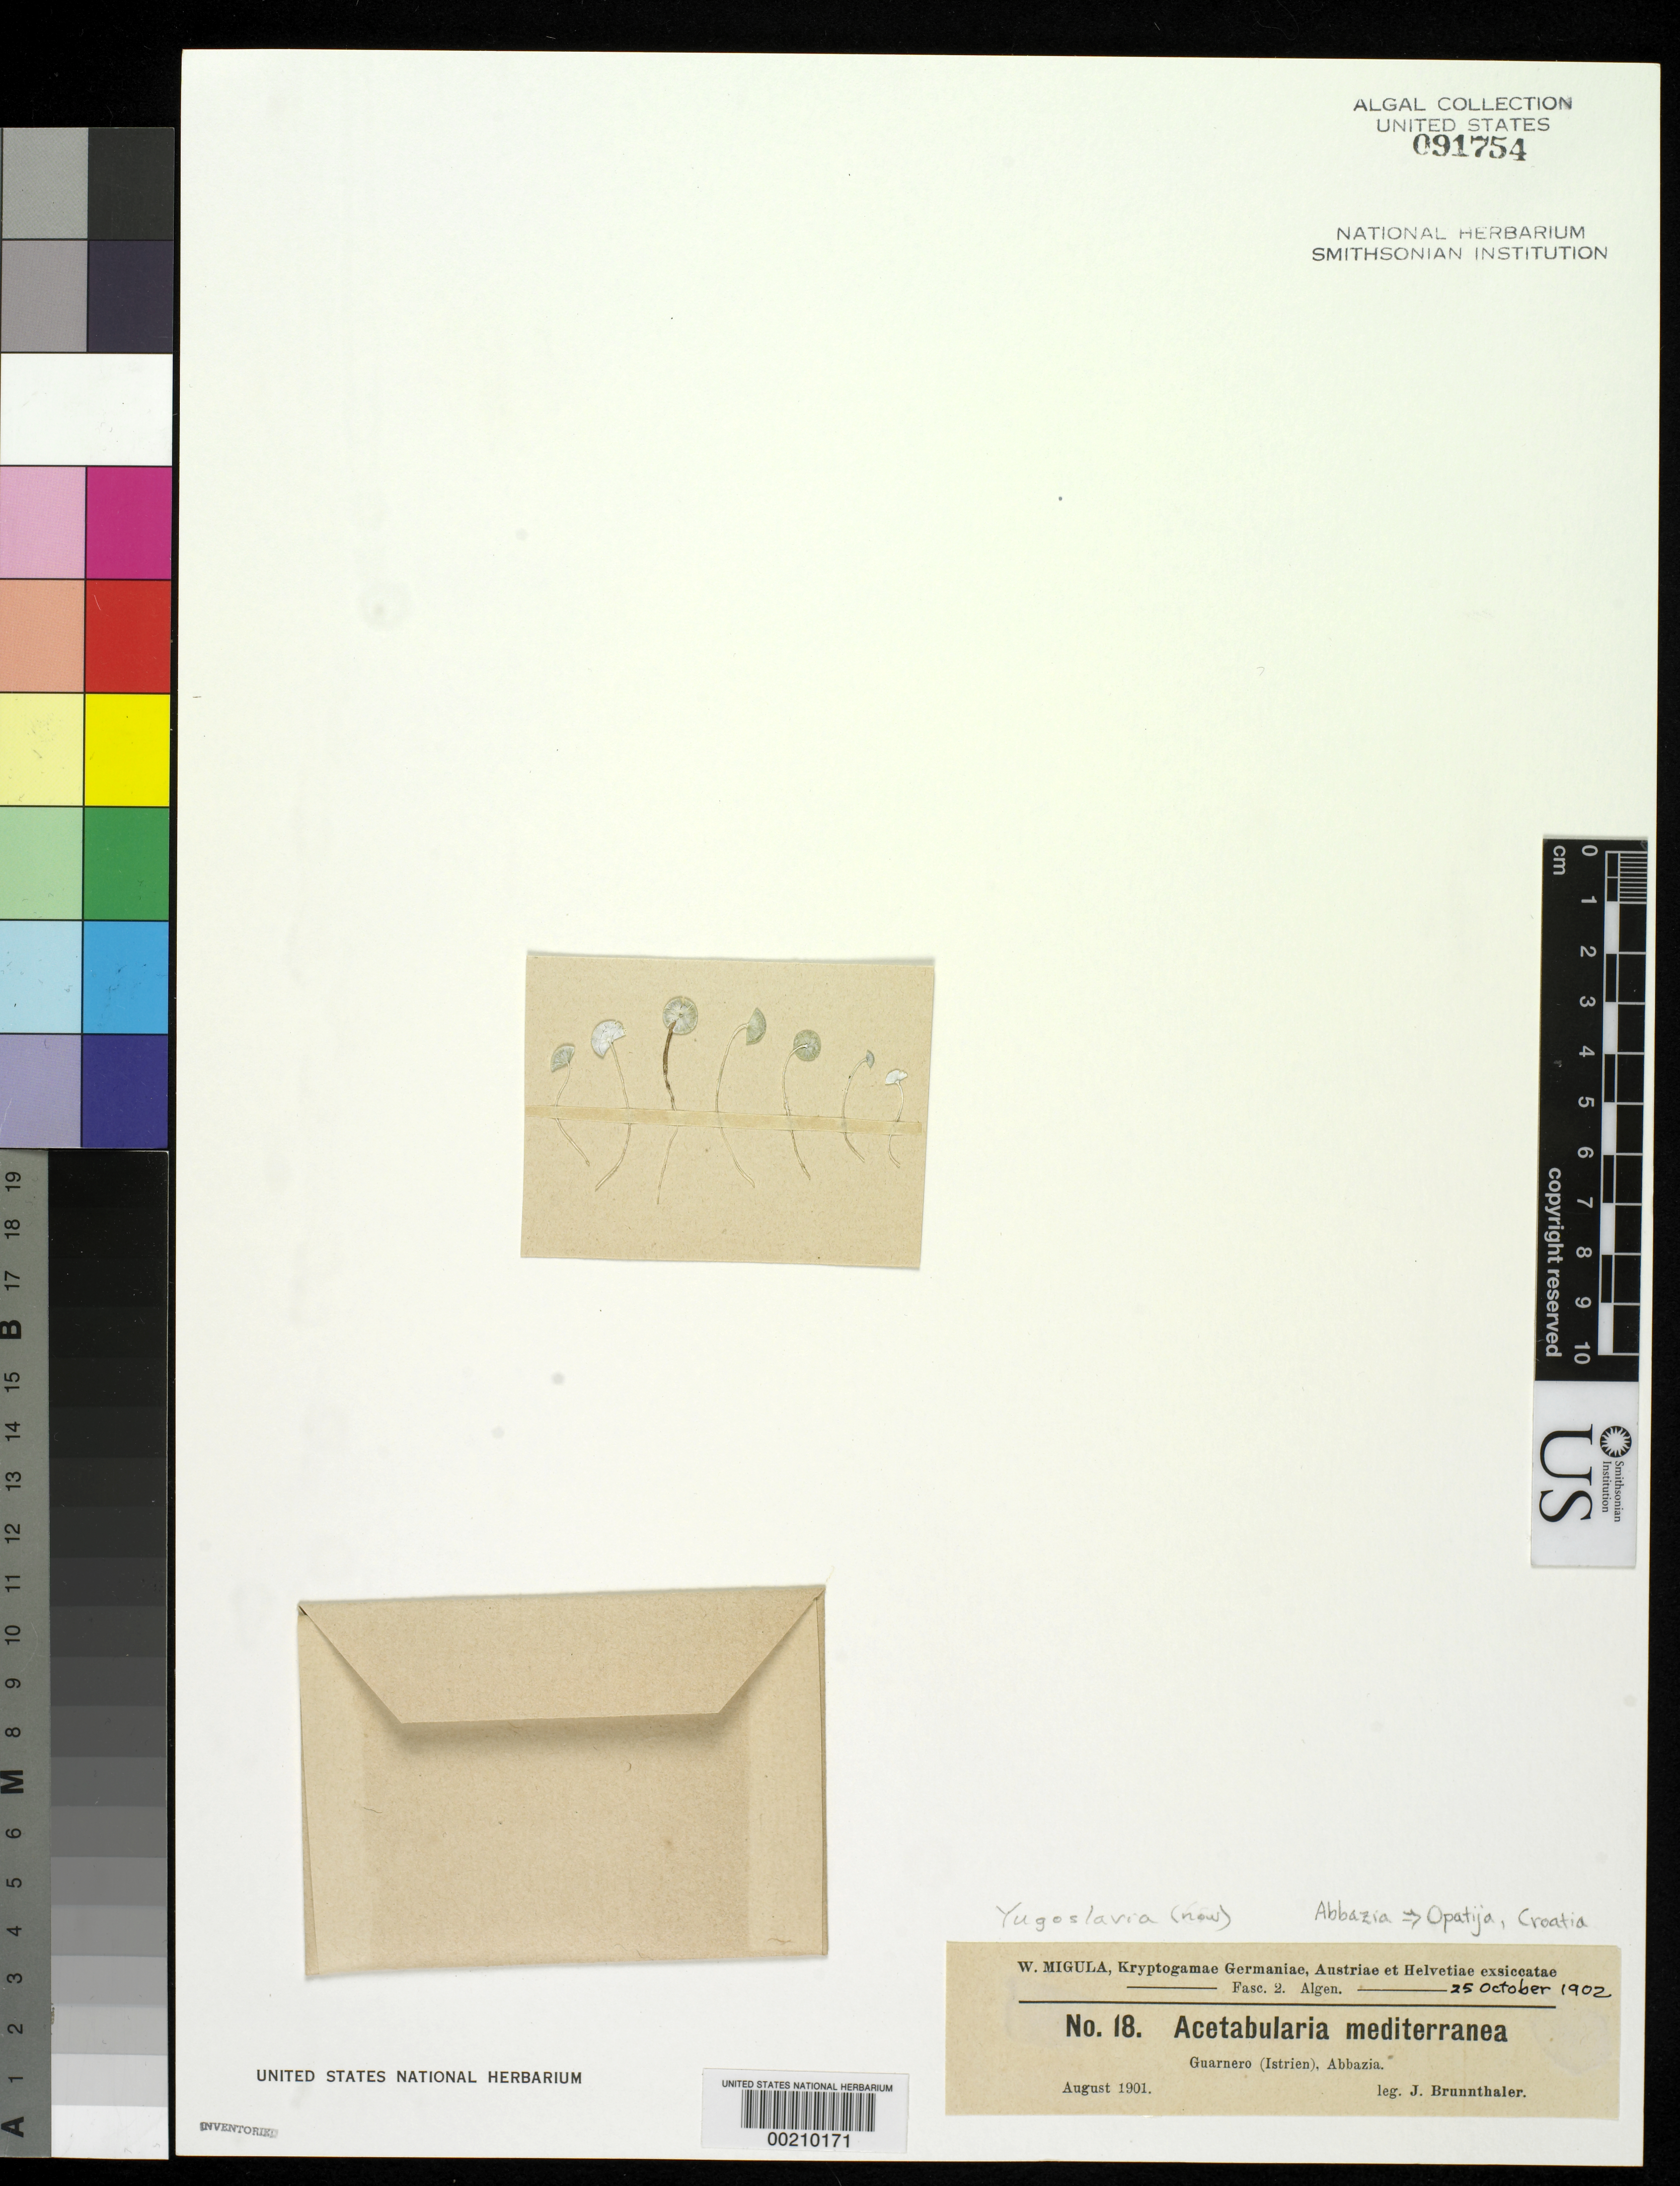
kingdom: Plantae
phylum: Chlorophyta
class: Ulvophyceae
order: Dasycladales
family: Polyphysaceae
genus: Acetabularia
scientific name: Acetabularia acetabulum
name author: (L.) P.C. Silva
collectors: J. Brunnthaler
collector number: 18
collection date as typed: Aug 1901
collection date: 1901-08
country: Croatia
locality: Guarnero, Opatija (Abbazia)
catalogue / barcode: US 91754